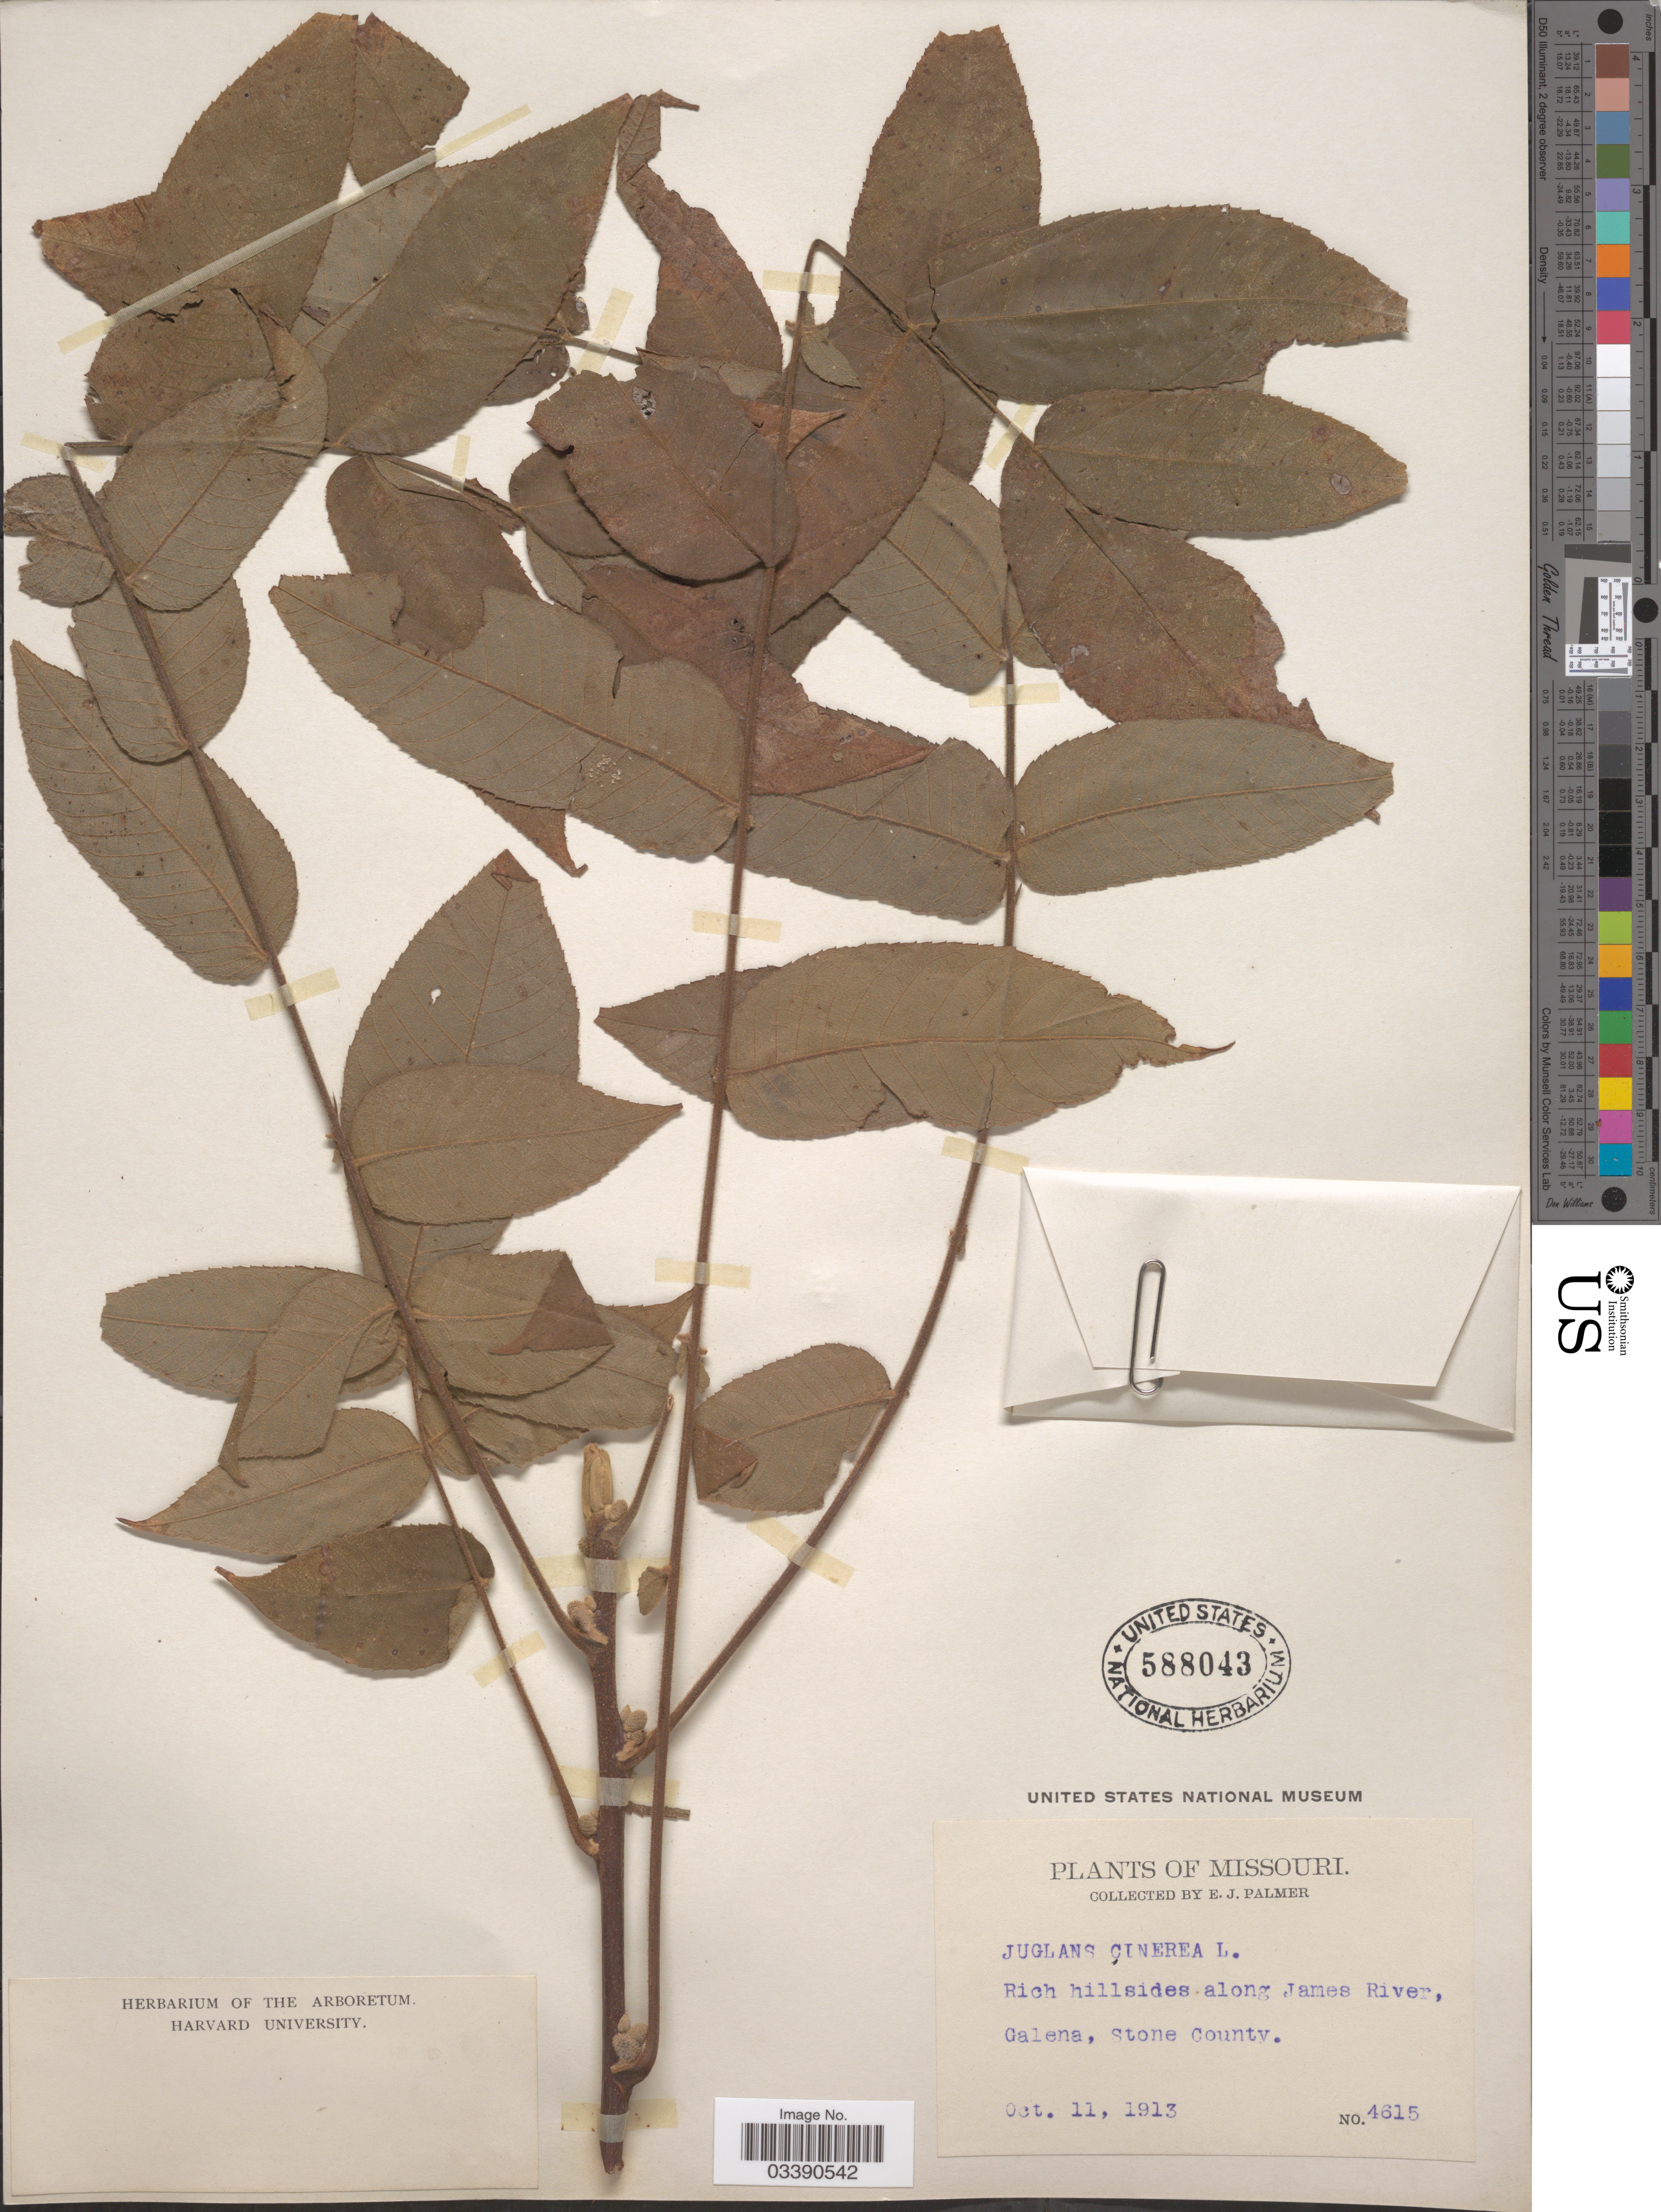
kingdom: Plantae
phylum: Tracheophyta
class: Magnoliopsida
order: Fagales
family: Juglandaceae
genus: Juglans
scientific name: Juglans cinerea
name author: L.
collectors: E. J. Palmer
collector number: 4615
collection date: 1913-10-11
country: United States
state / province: Missouri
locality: Rich hillsides along James River, Galena, Stone County.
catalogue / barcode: US 588043